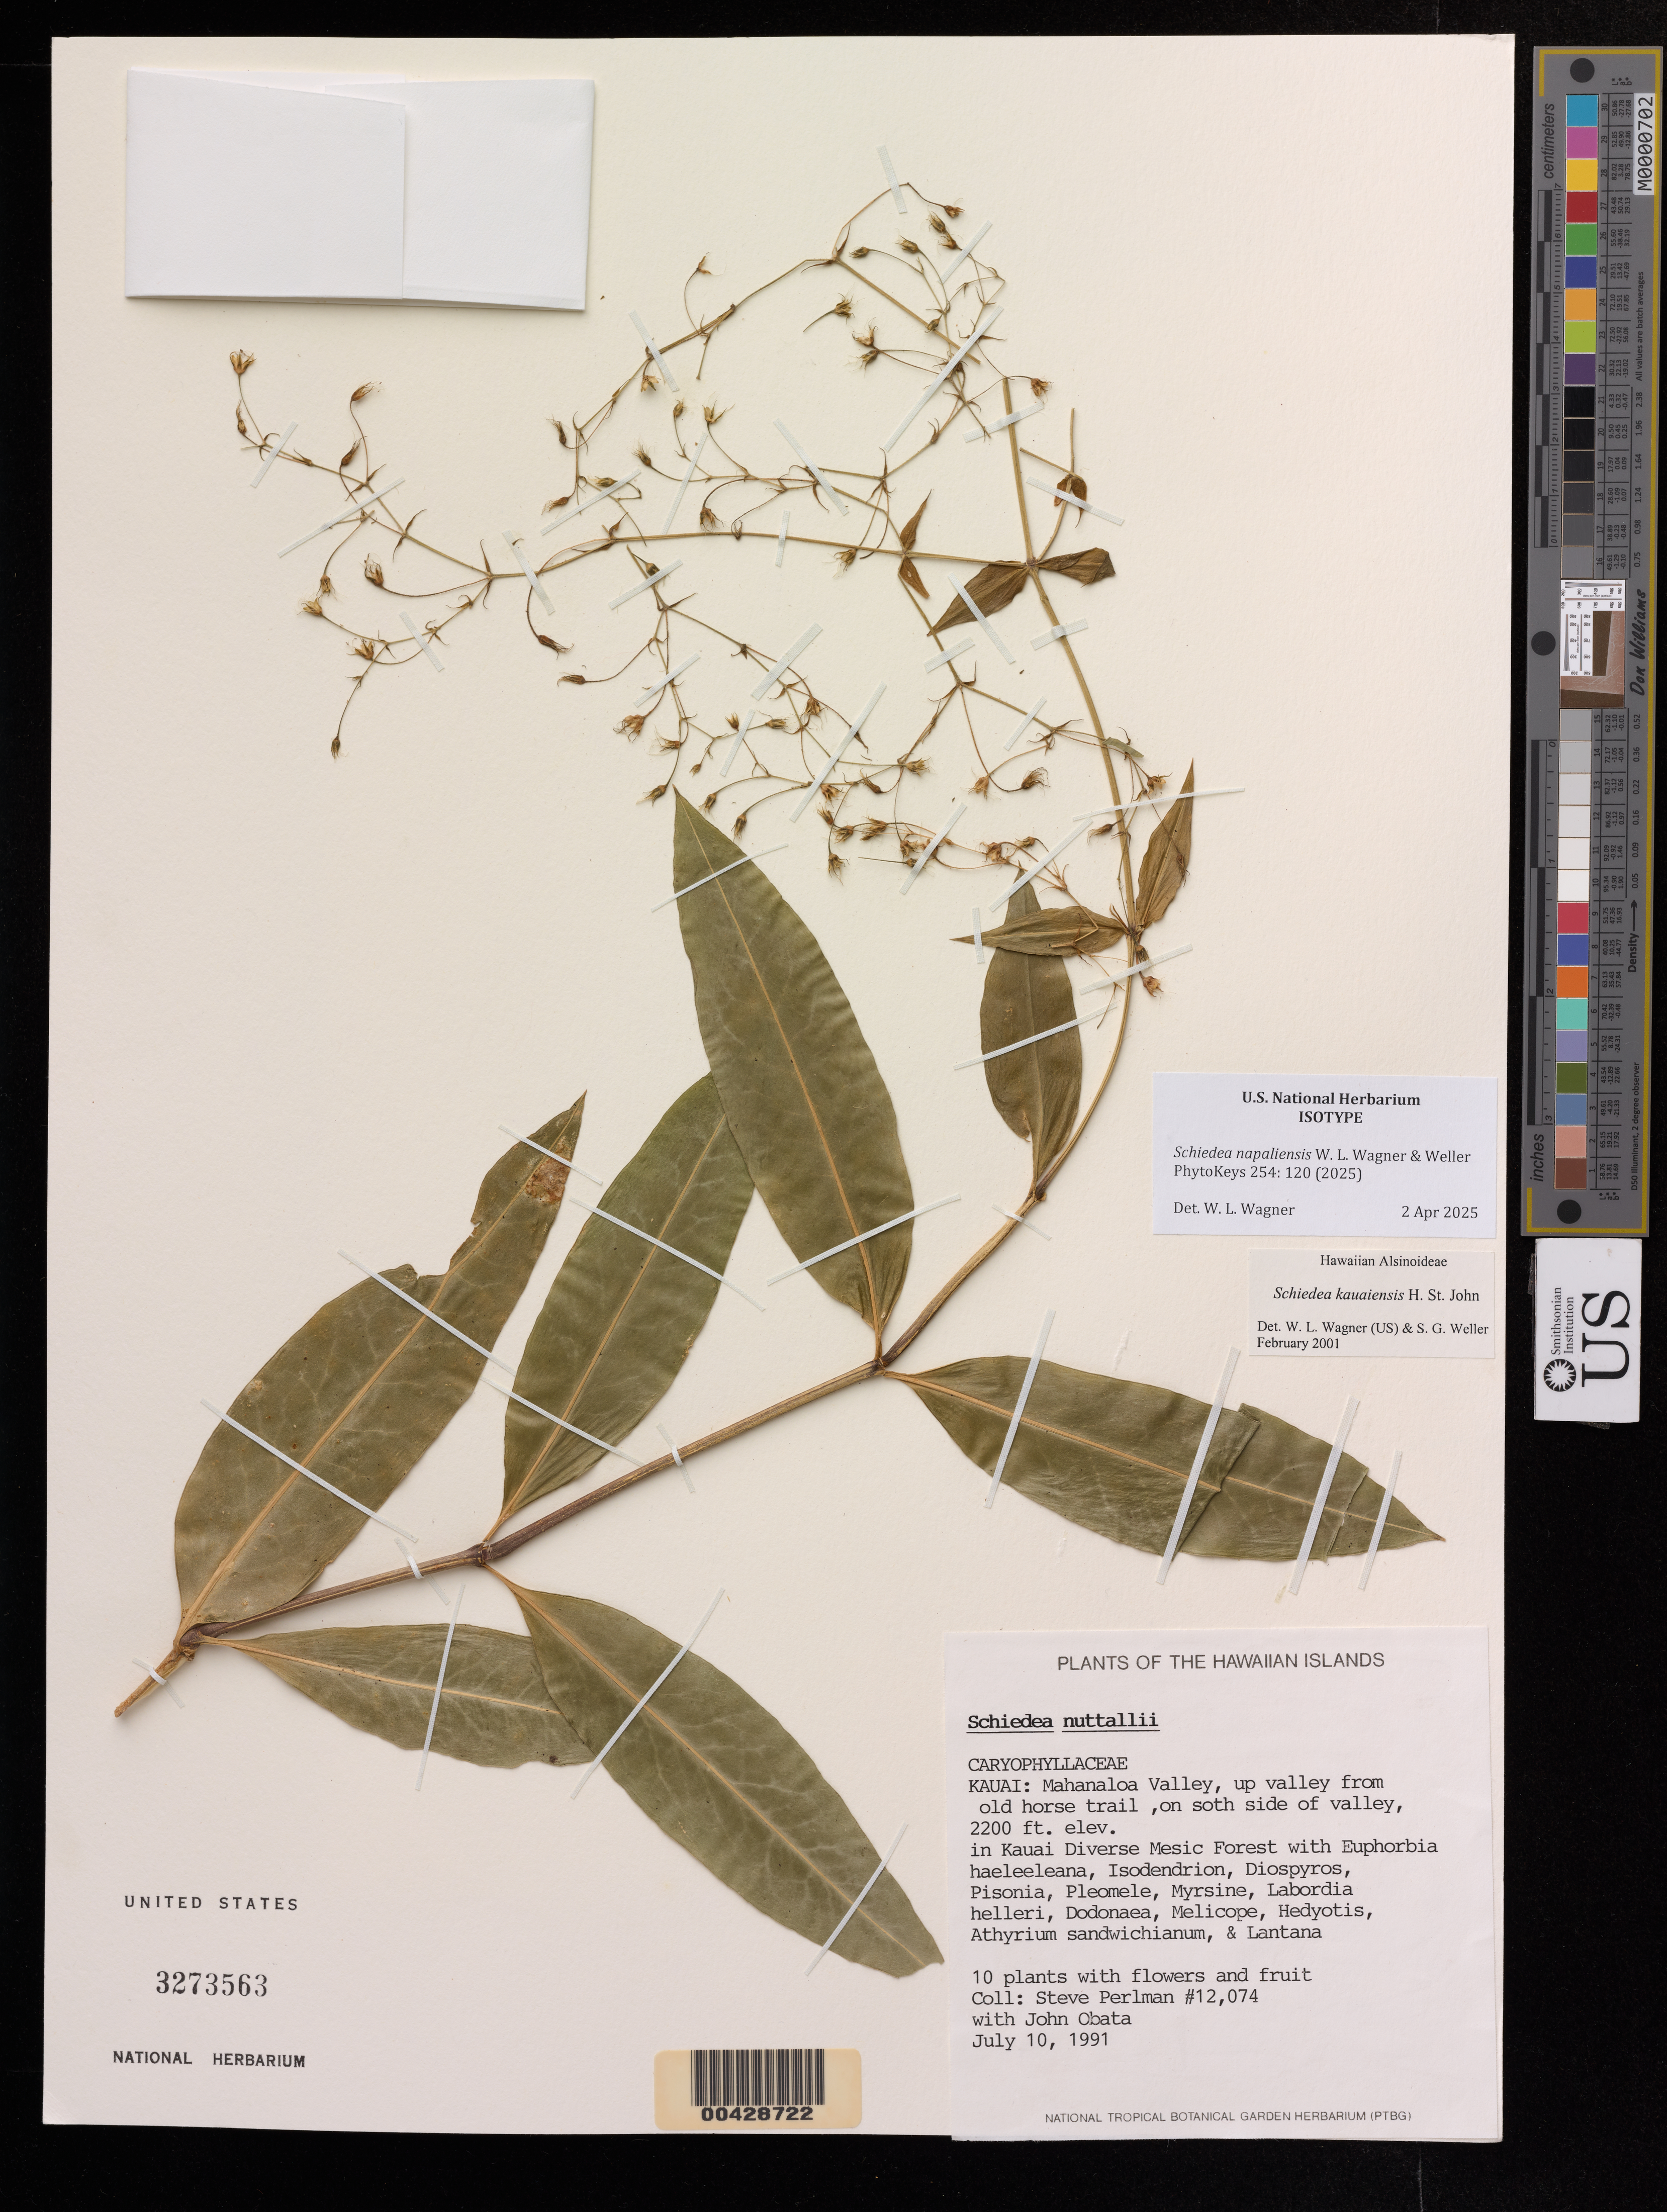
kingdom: Plantae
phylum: Tracheophyta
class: Magnoliopsida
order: Caryophyllales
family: Caryophyllaceae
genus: Schiedea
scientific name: Schiedea napaliensis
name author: W.L. Wagner & Weller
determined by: Wagner, W. L., (BOT), Smithsonian Institution - National Museum of Natural History (UNITED STATES)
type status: Isotype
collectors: S. P. Perlman & J. Obata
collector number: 12074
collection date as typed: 10 Jul 1991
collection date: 1991-07-10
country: United States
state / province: Hawaii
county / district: Kauai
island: Kaua'i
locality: Mahanaloa Valley, up valley from old horse trail, on south side of valley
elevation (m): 671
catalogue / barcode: US 3273563